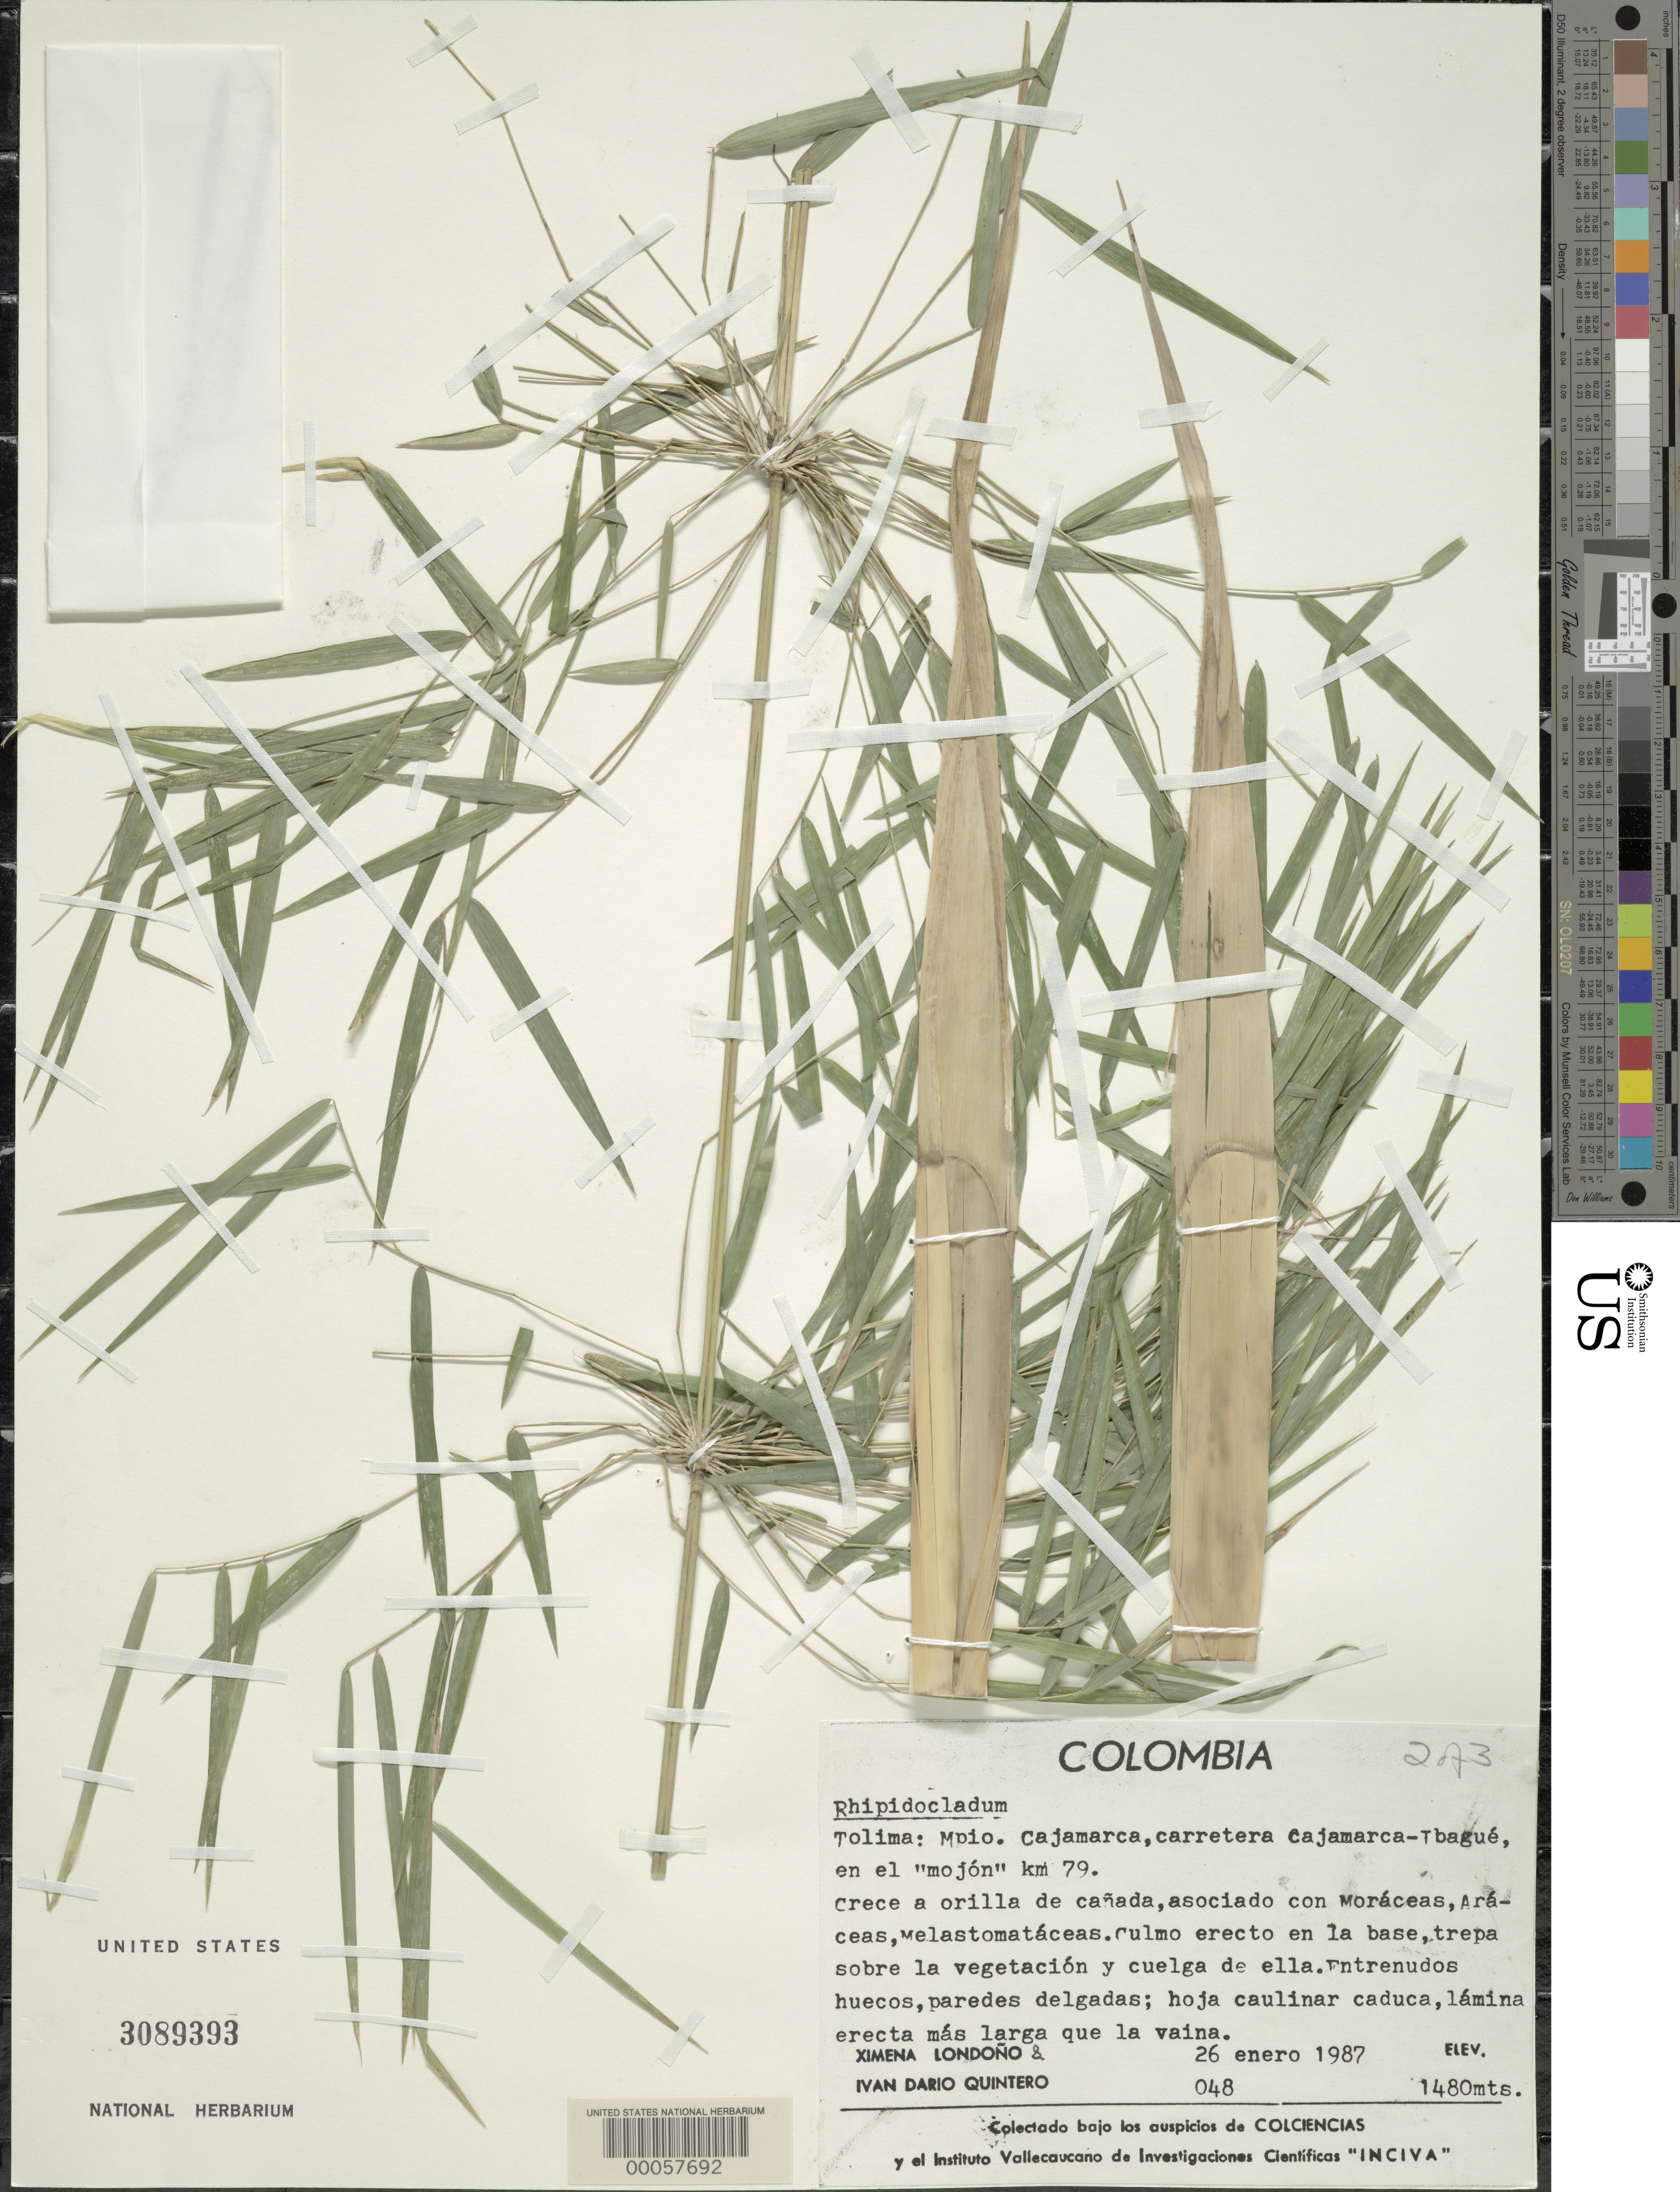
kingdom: Plantae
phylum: Tracheophyta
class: Liliopsida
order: Poales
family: Poaceae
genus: Rhipidocladum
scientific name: Rhipidocladum sp.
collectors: X. Londoño & I. Quintero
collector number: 48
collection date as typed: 26 Jan 1987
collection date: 1987-01-26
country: Colombia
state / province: Tolima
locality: Cajamarca, Cajamarca-Ibague road, at the 79 km marker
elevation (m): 1480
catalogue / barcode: US 3089393